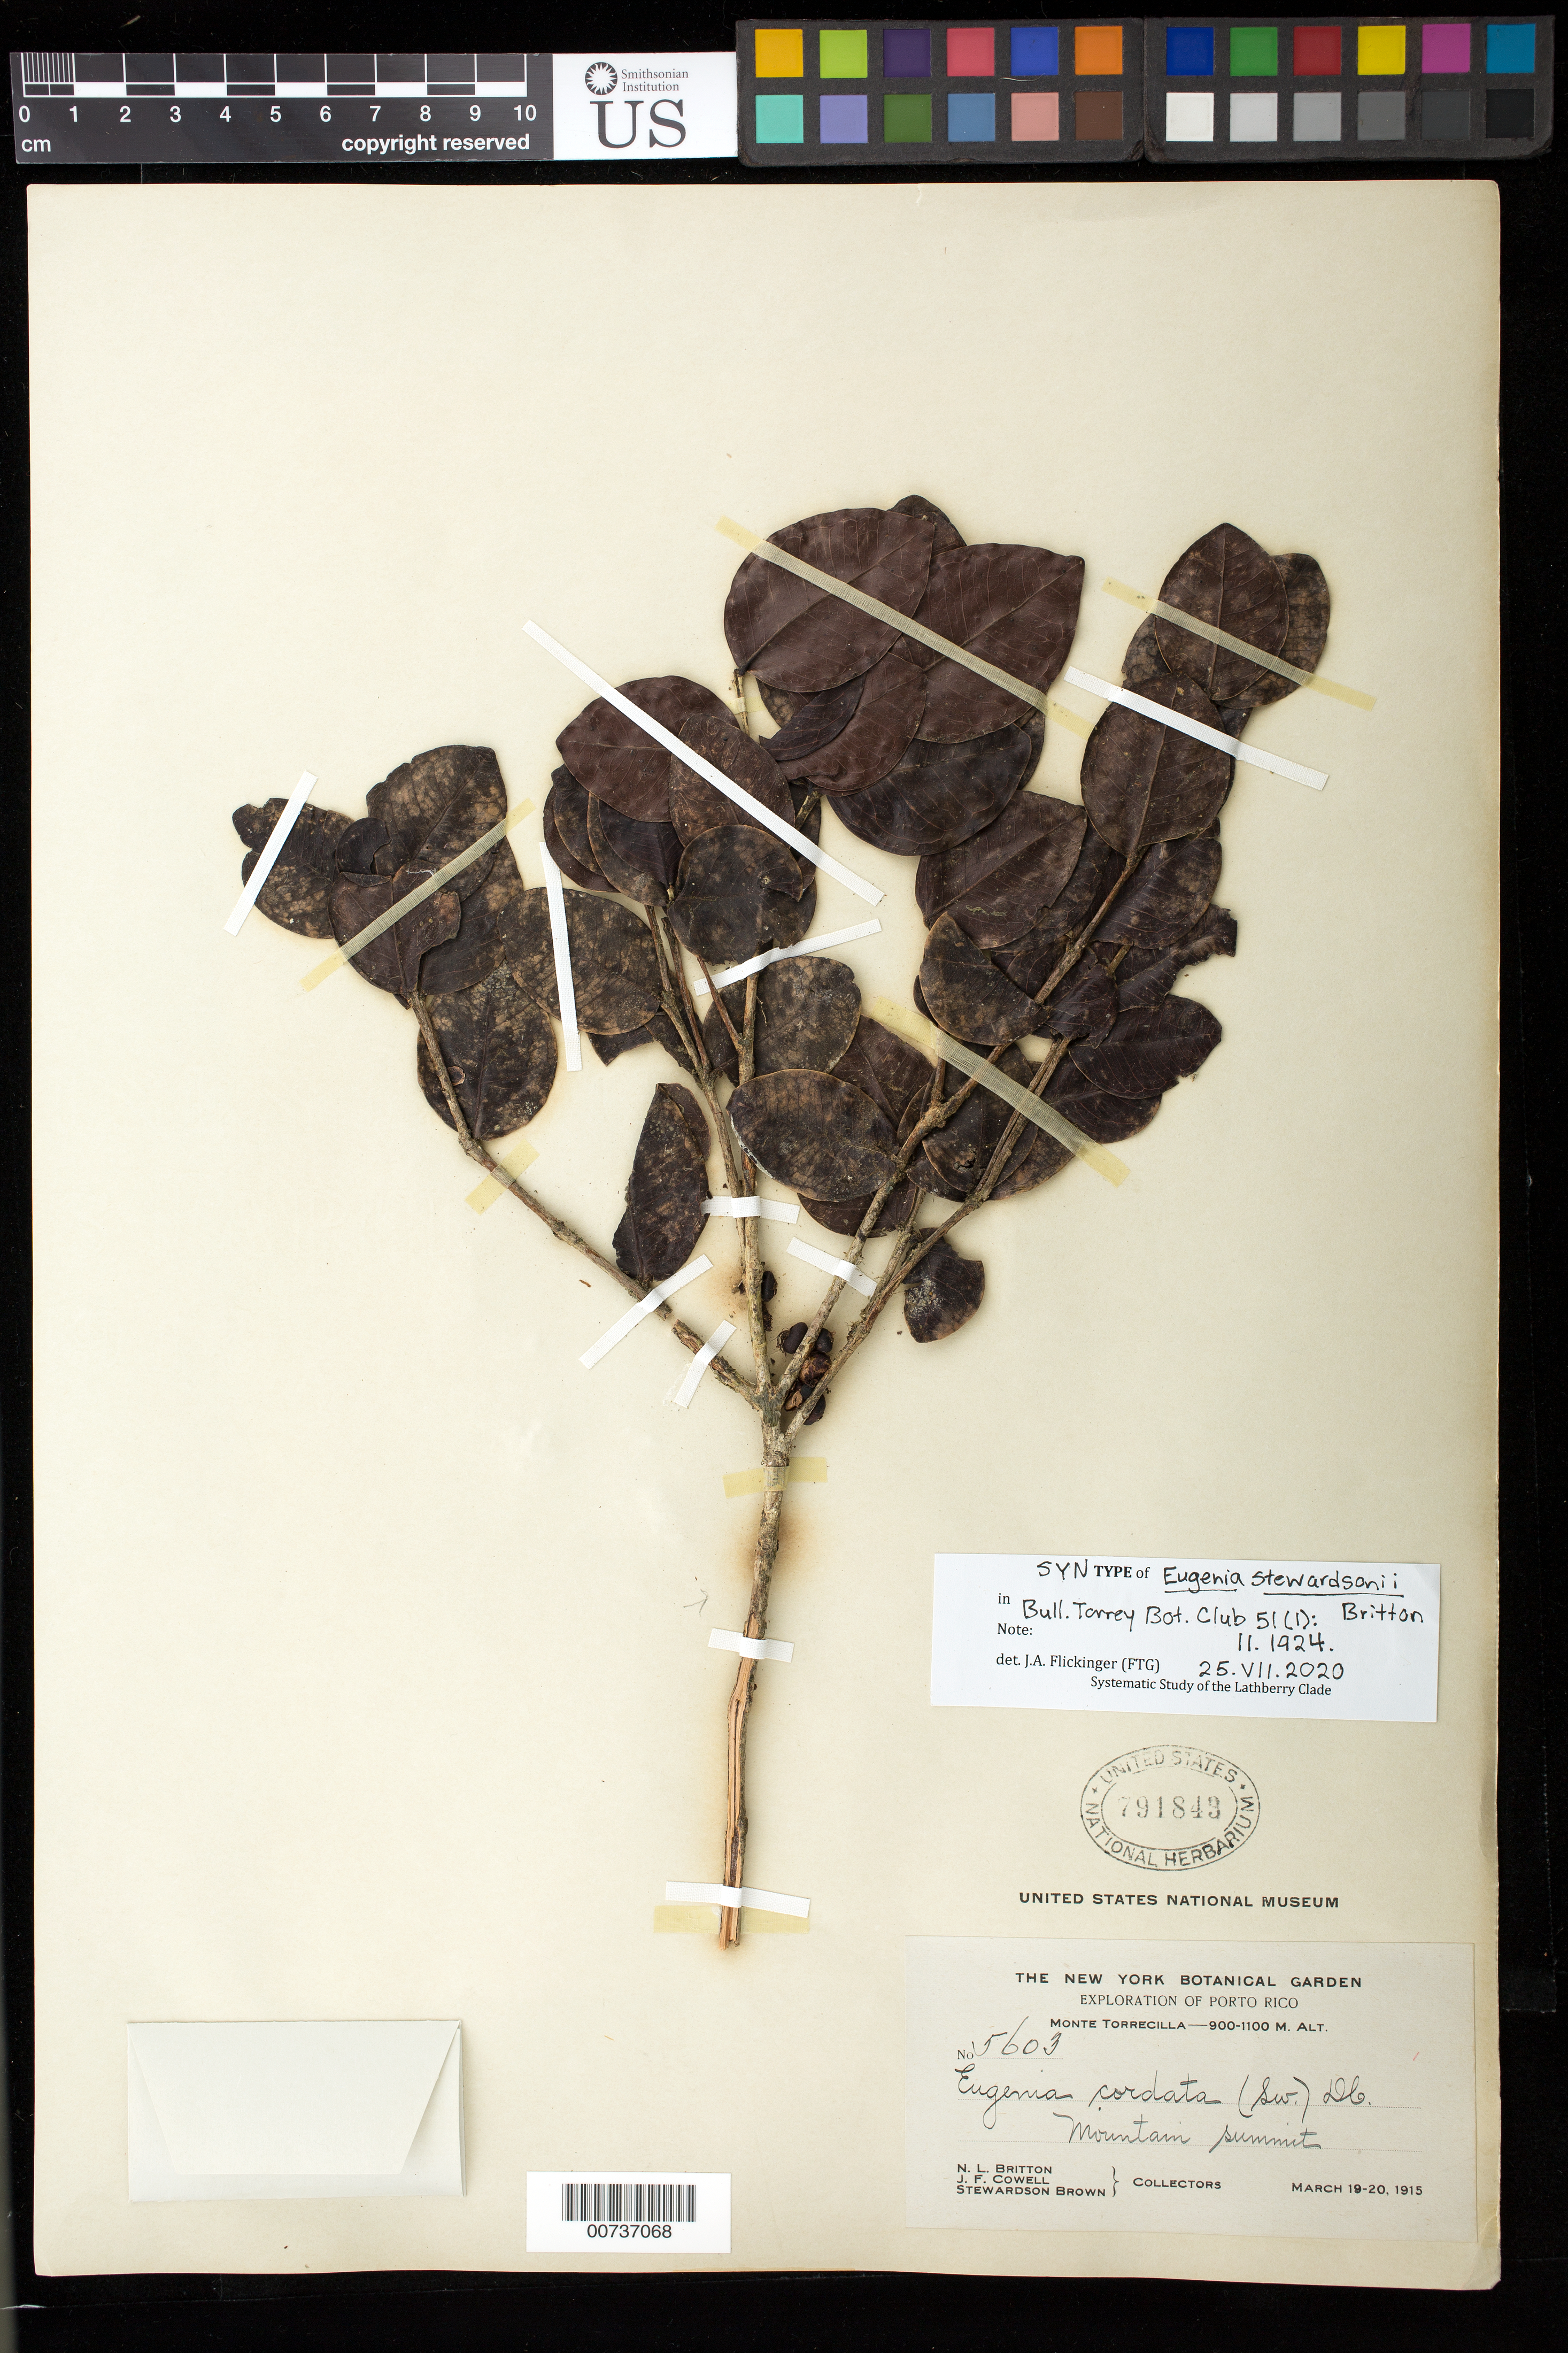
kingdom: Plantae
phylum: Tracheophyta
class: Magnoliopsida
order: Myrtales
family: Myrtaceae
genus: Eugenia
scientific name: Eugenia stewardsonii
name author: Britton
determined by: Flickinger, Jonathan A.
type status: Syntype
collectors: N. Britton, J. F. Cowell & S. Brown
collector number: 5603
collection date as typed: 19 Mar 1915 to 20 Mar 1915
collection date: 1915-03-19/1915-03-20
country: Puerto Rico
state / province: Barranquitas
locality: Monte Torrecilla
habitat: Mountain summit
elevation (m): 900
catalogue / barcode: US 791843